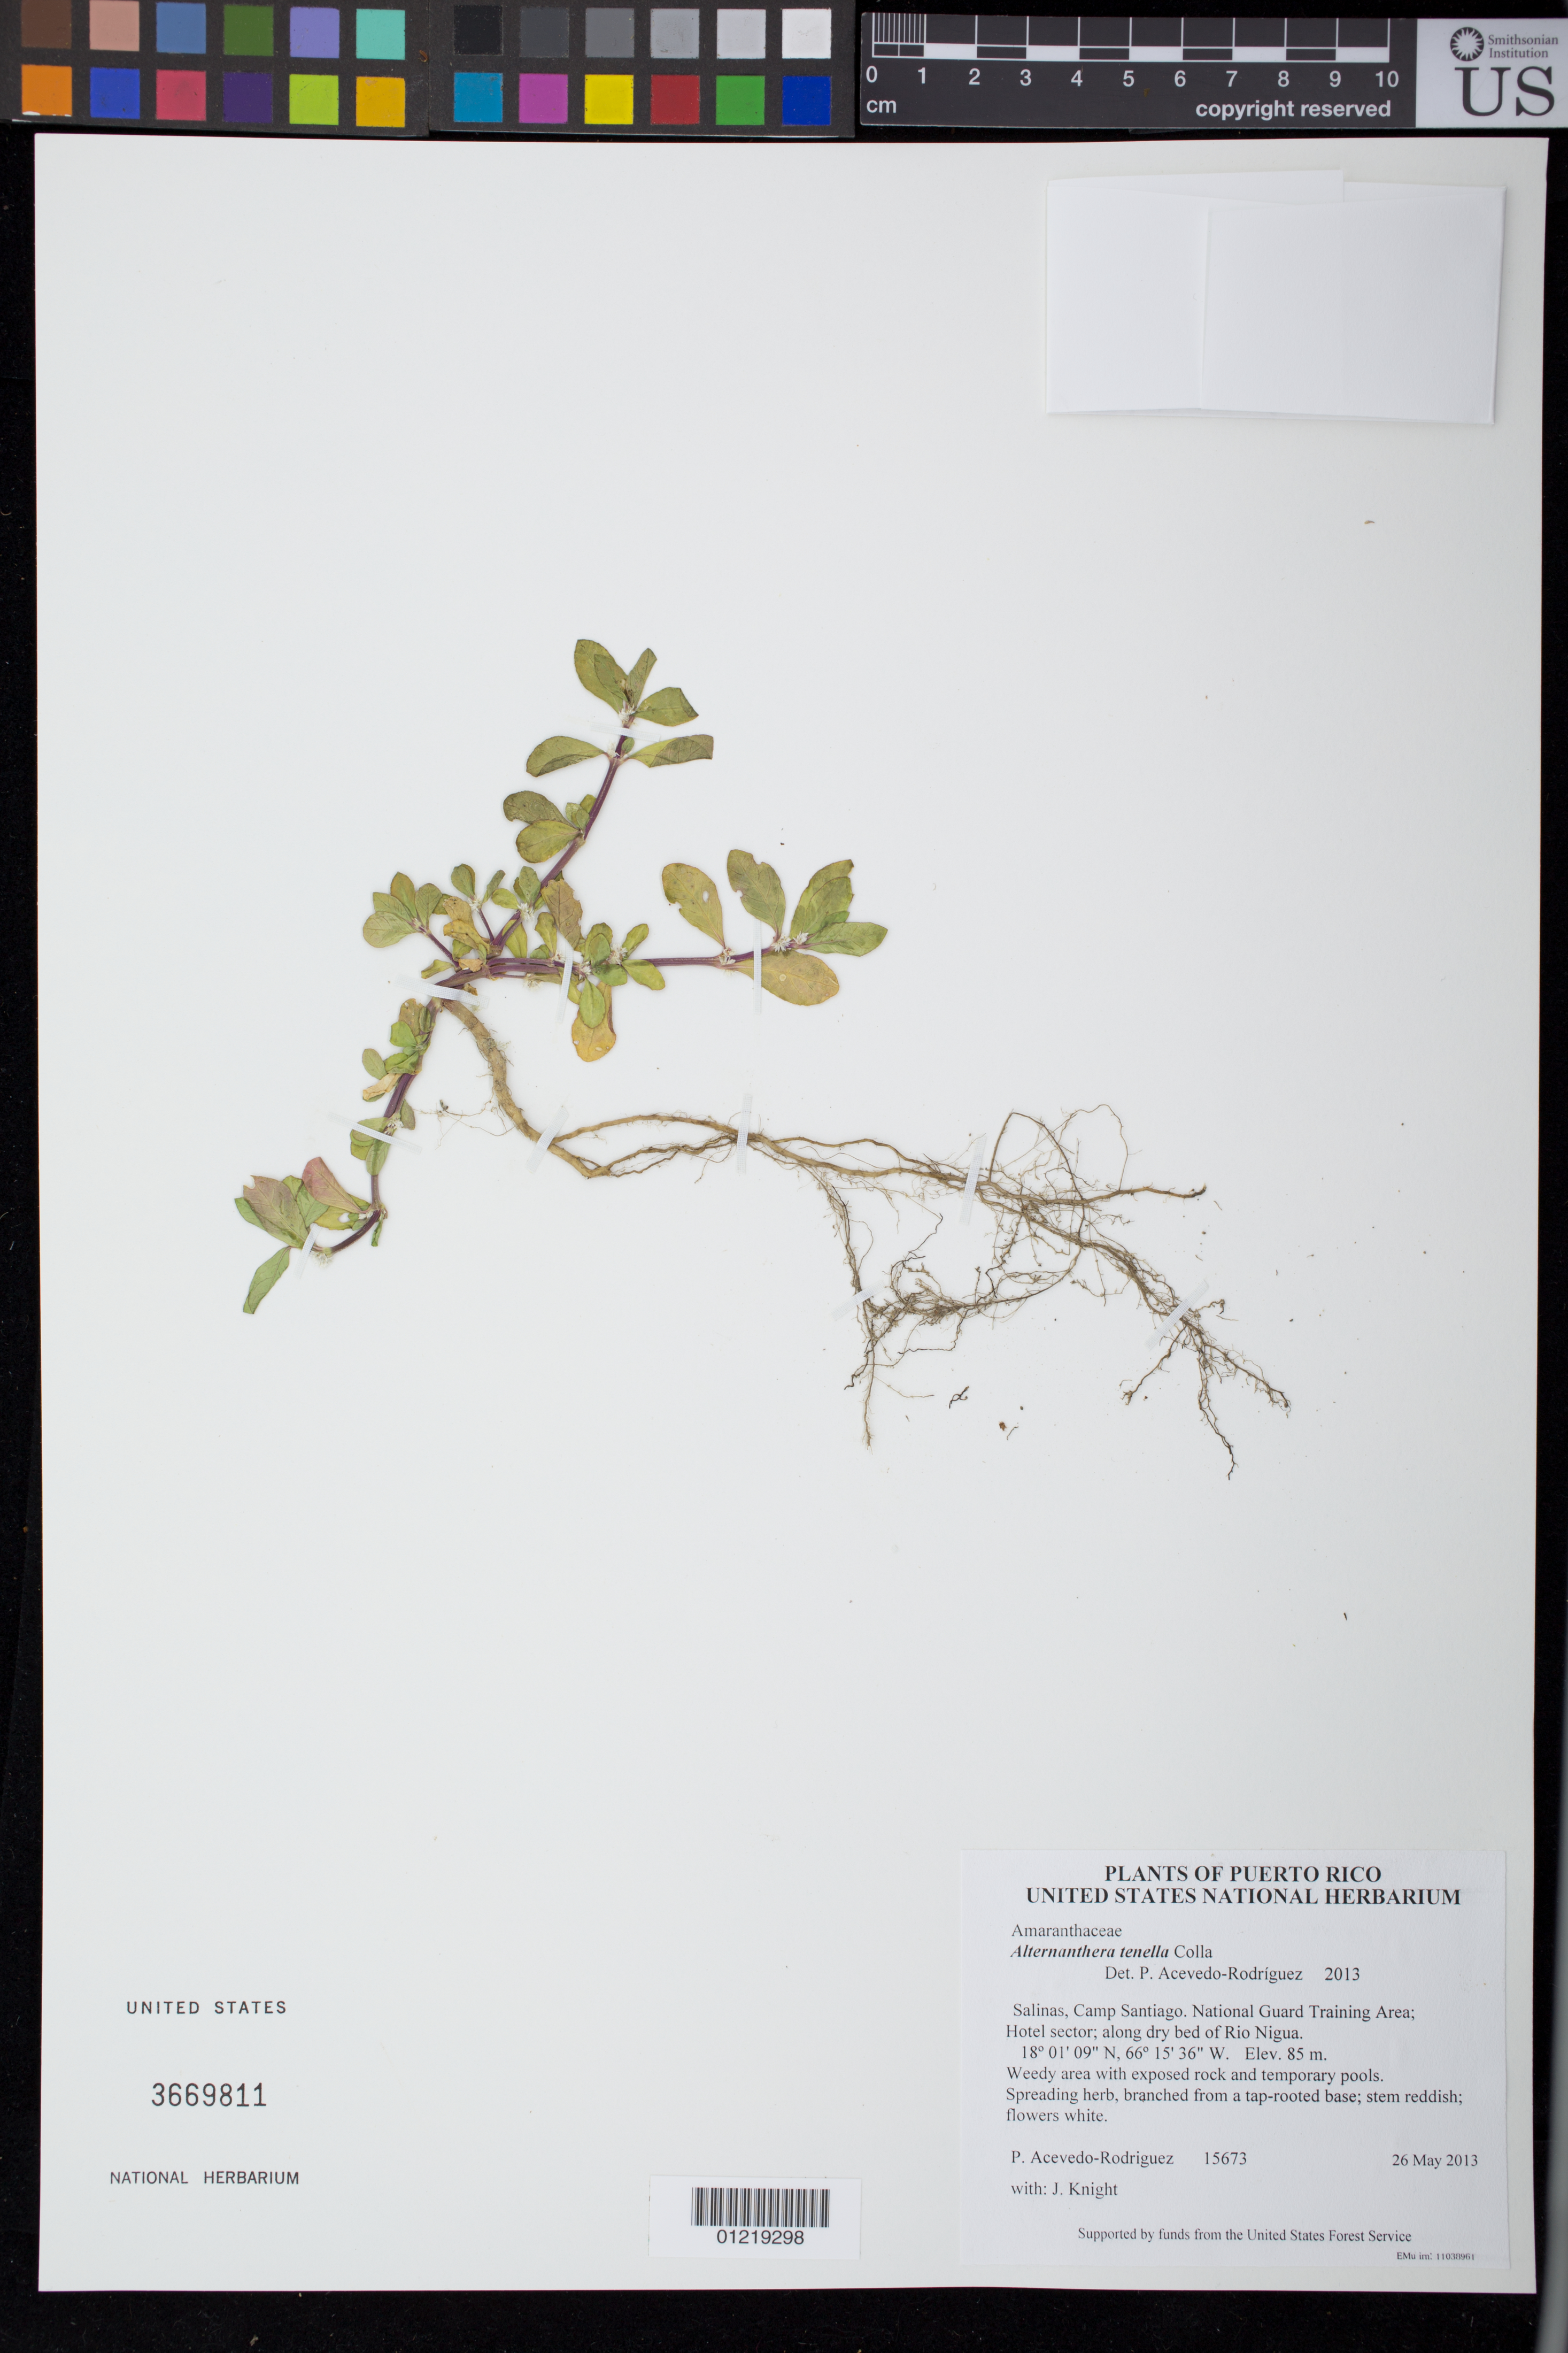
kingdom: Plantae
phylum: Tracheophyta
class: Magnoliopsida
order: Caryophyllales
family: Amaranthaceae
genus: Alternanthera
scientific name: Alternanthera tenella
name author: Colla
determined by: Acevedo-Rodríguez, P., (BOT), Smithsonian Institution - National Museum of Natural History (UNITED STATES)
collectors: P. Acevedo-Rodr. & J. Knight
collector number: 15673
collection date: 2013-05-26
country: Puerto Rico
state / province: Salinas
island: Puerto Rico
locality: Camp Santiago. National Guard Training Area; Hotel sector; along dry bed of Rio Nigua.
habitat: Weedy area with exposed rock and temporary pools.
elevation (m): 85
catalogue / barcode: US 3669811